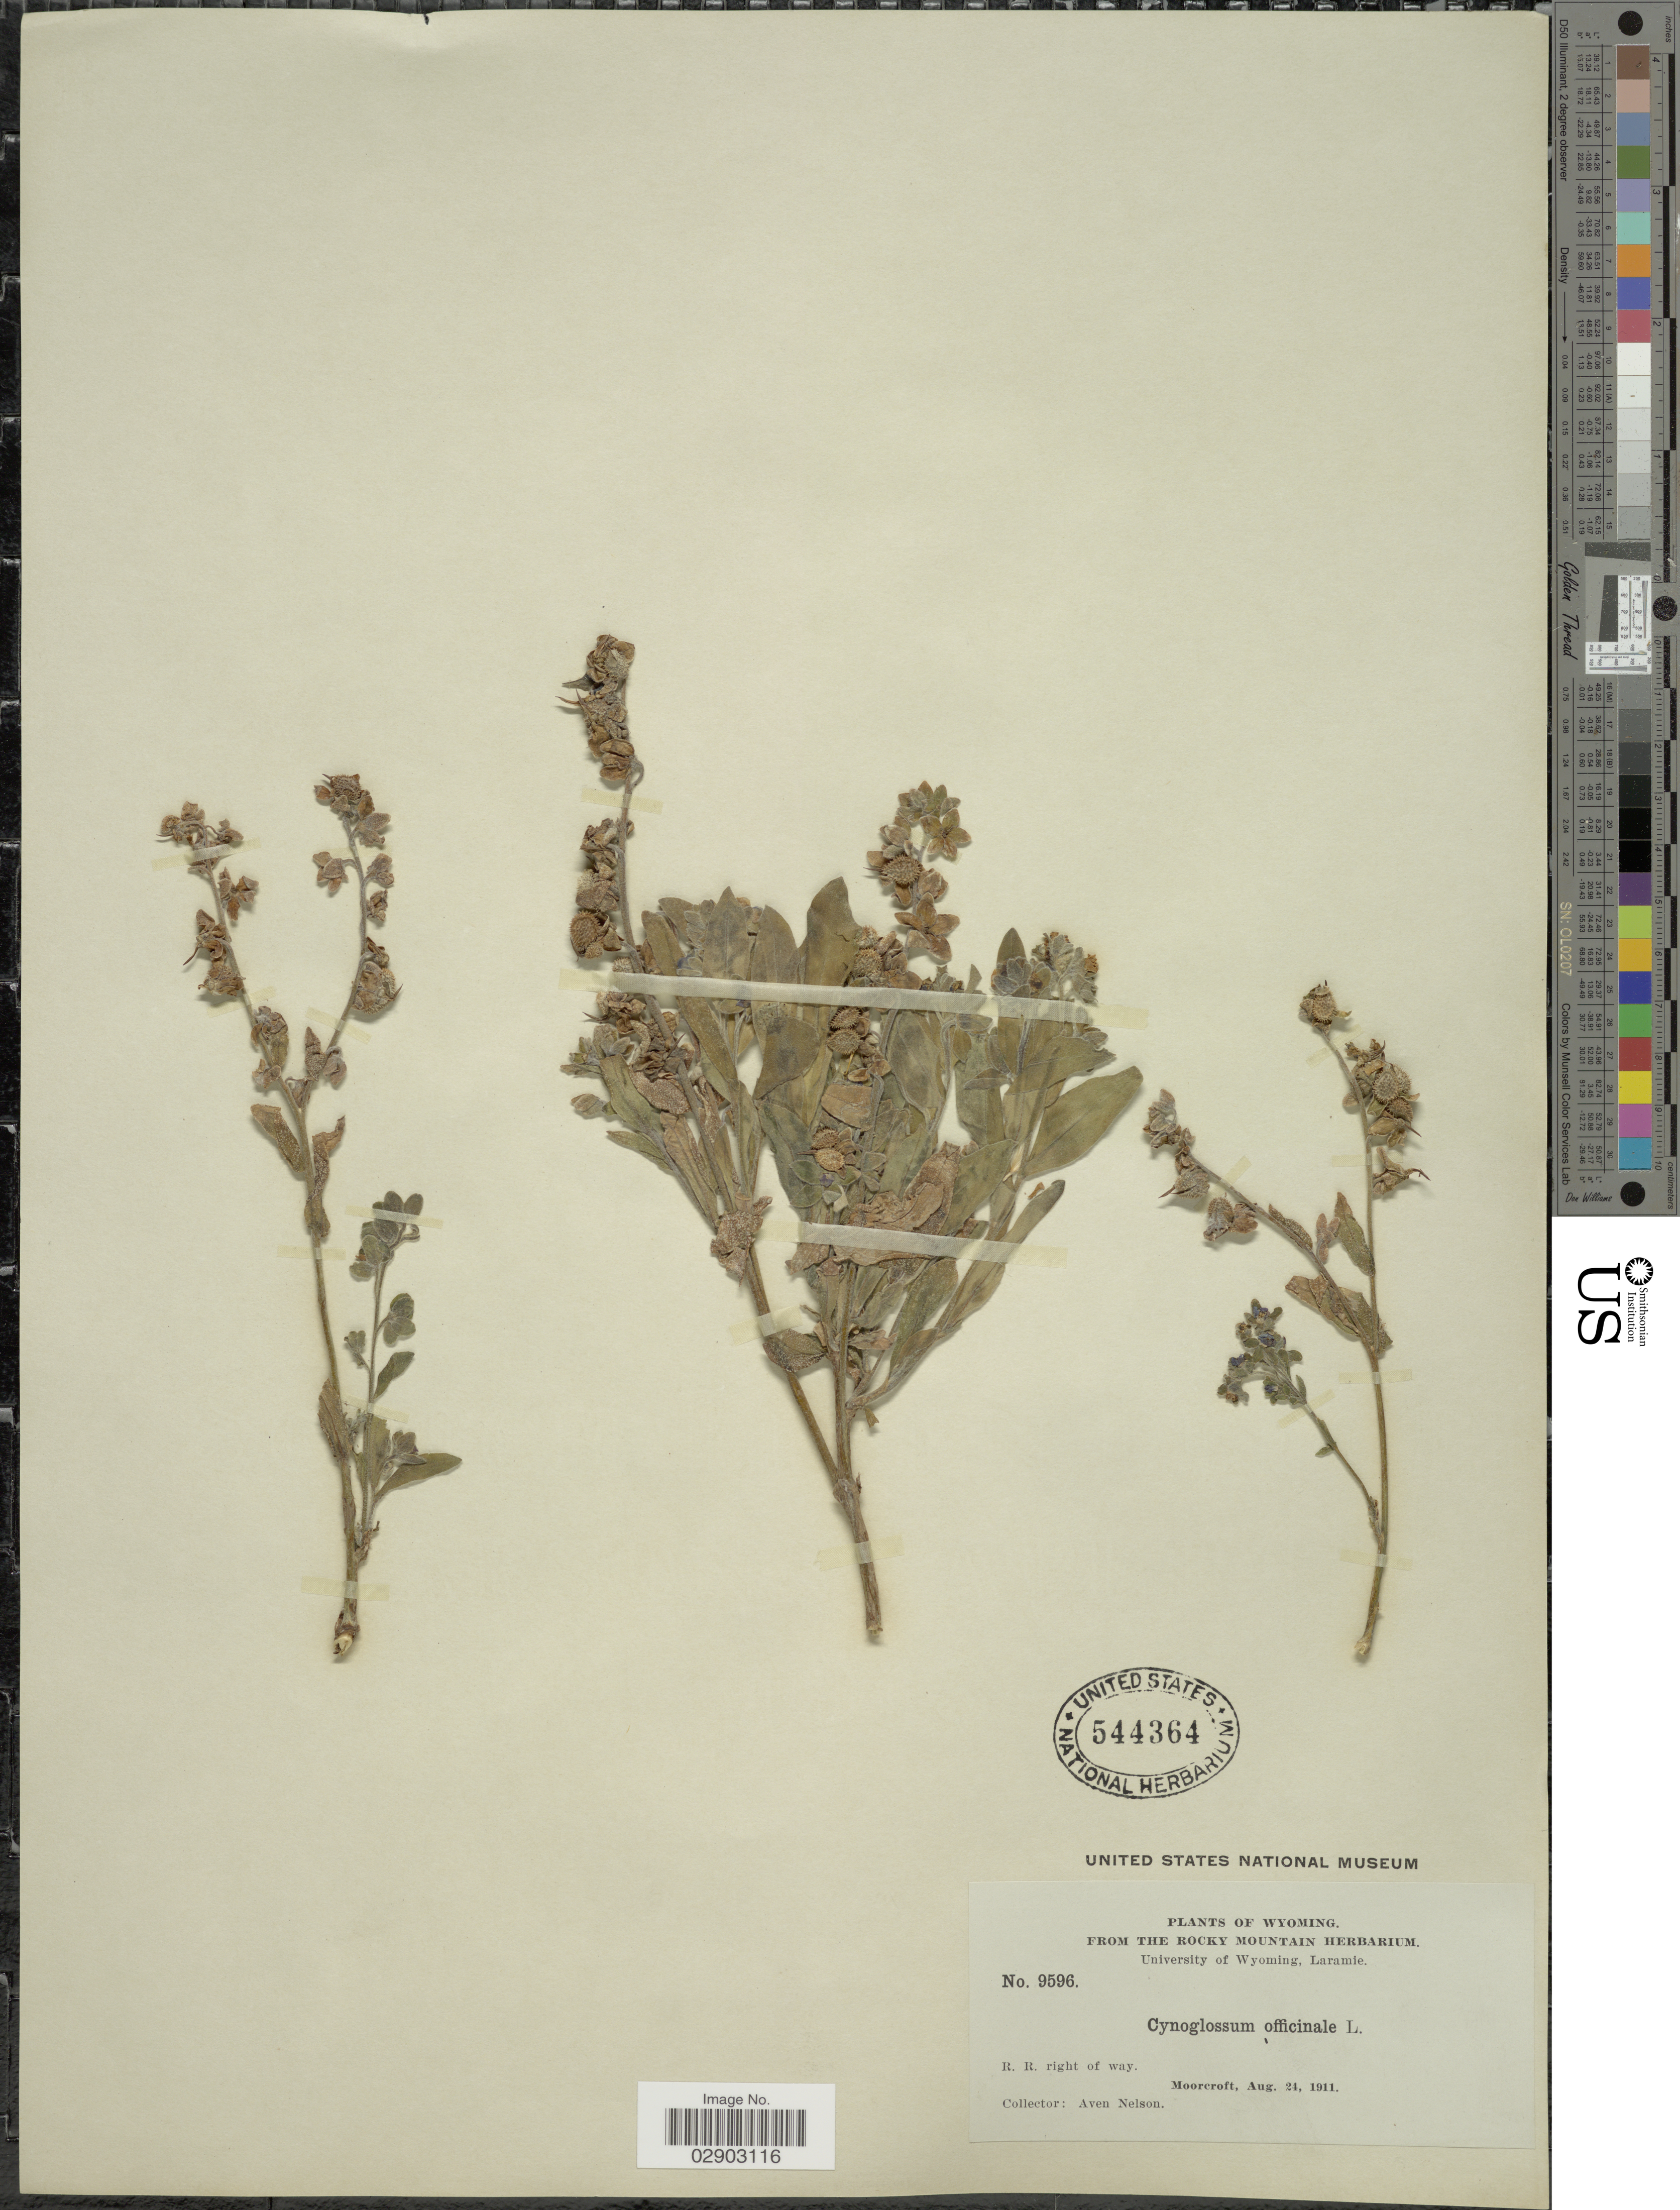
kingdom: Plantae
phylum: Tracheophyta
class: Magnoliopsida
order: Boraginales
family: Boraginaceae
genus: Cynoglossum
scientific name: Cynoglossum officinale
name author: L.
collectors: A. Nelson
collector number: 9596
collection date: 1911-08-24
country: United States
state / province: Wyoming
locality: R. R. right of way. Moorcroft.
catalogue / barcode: US 544364